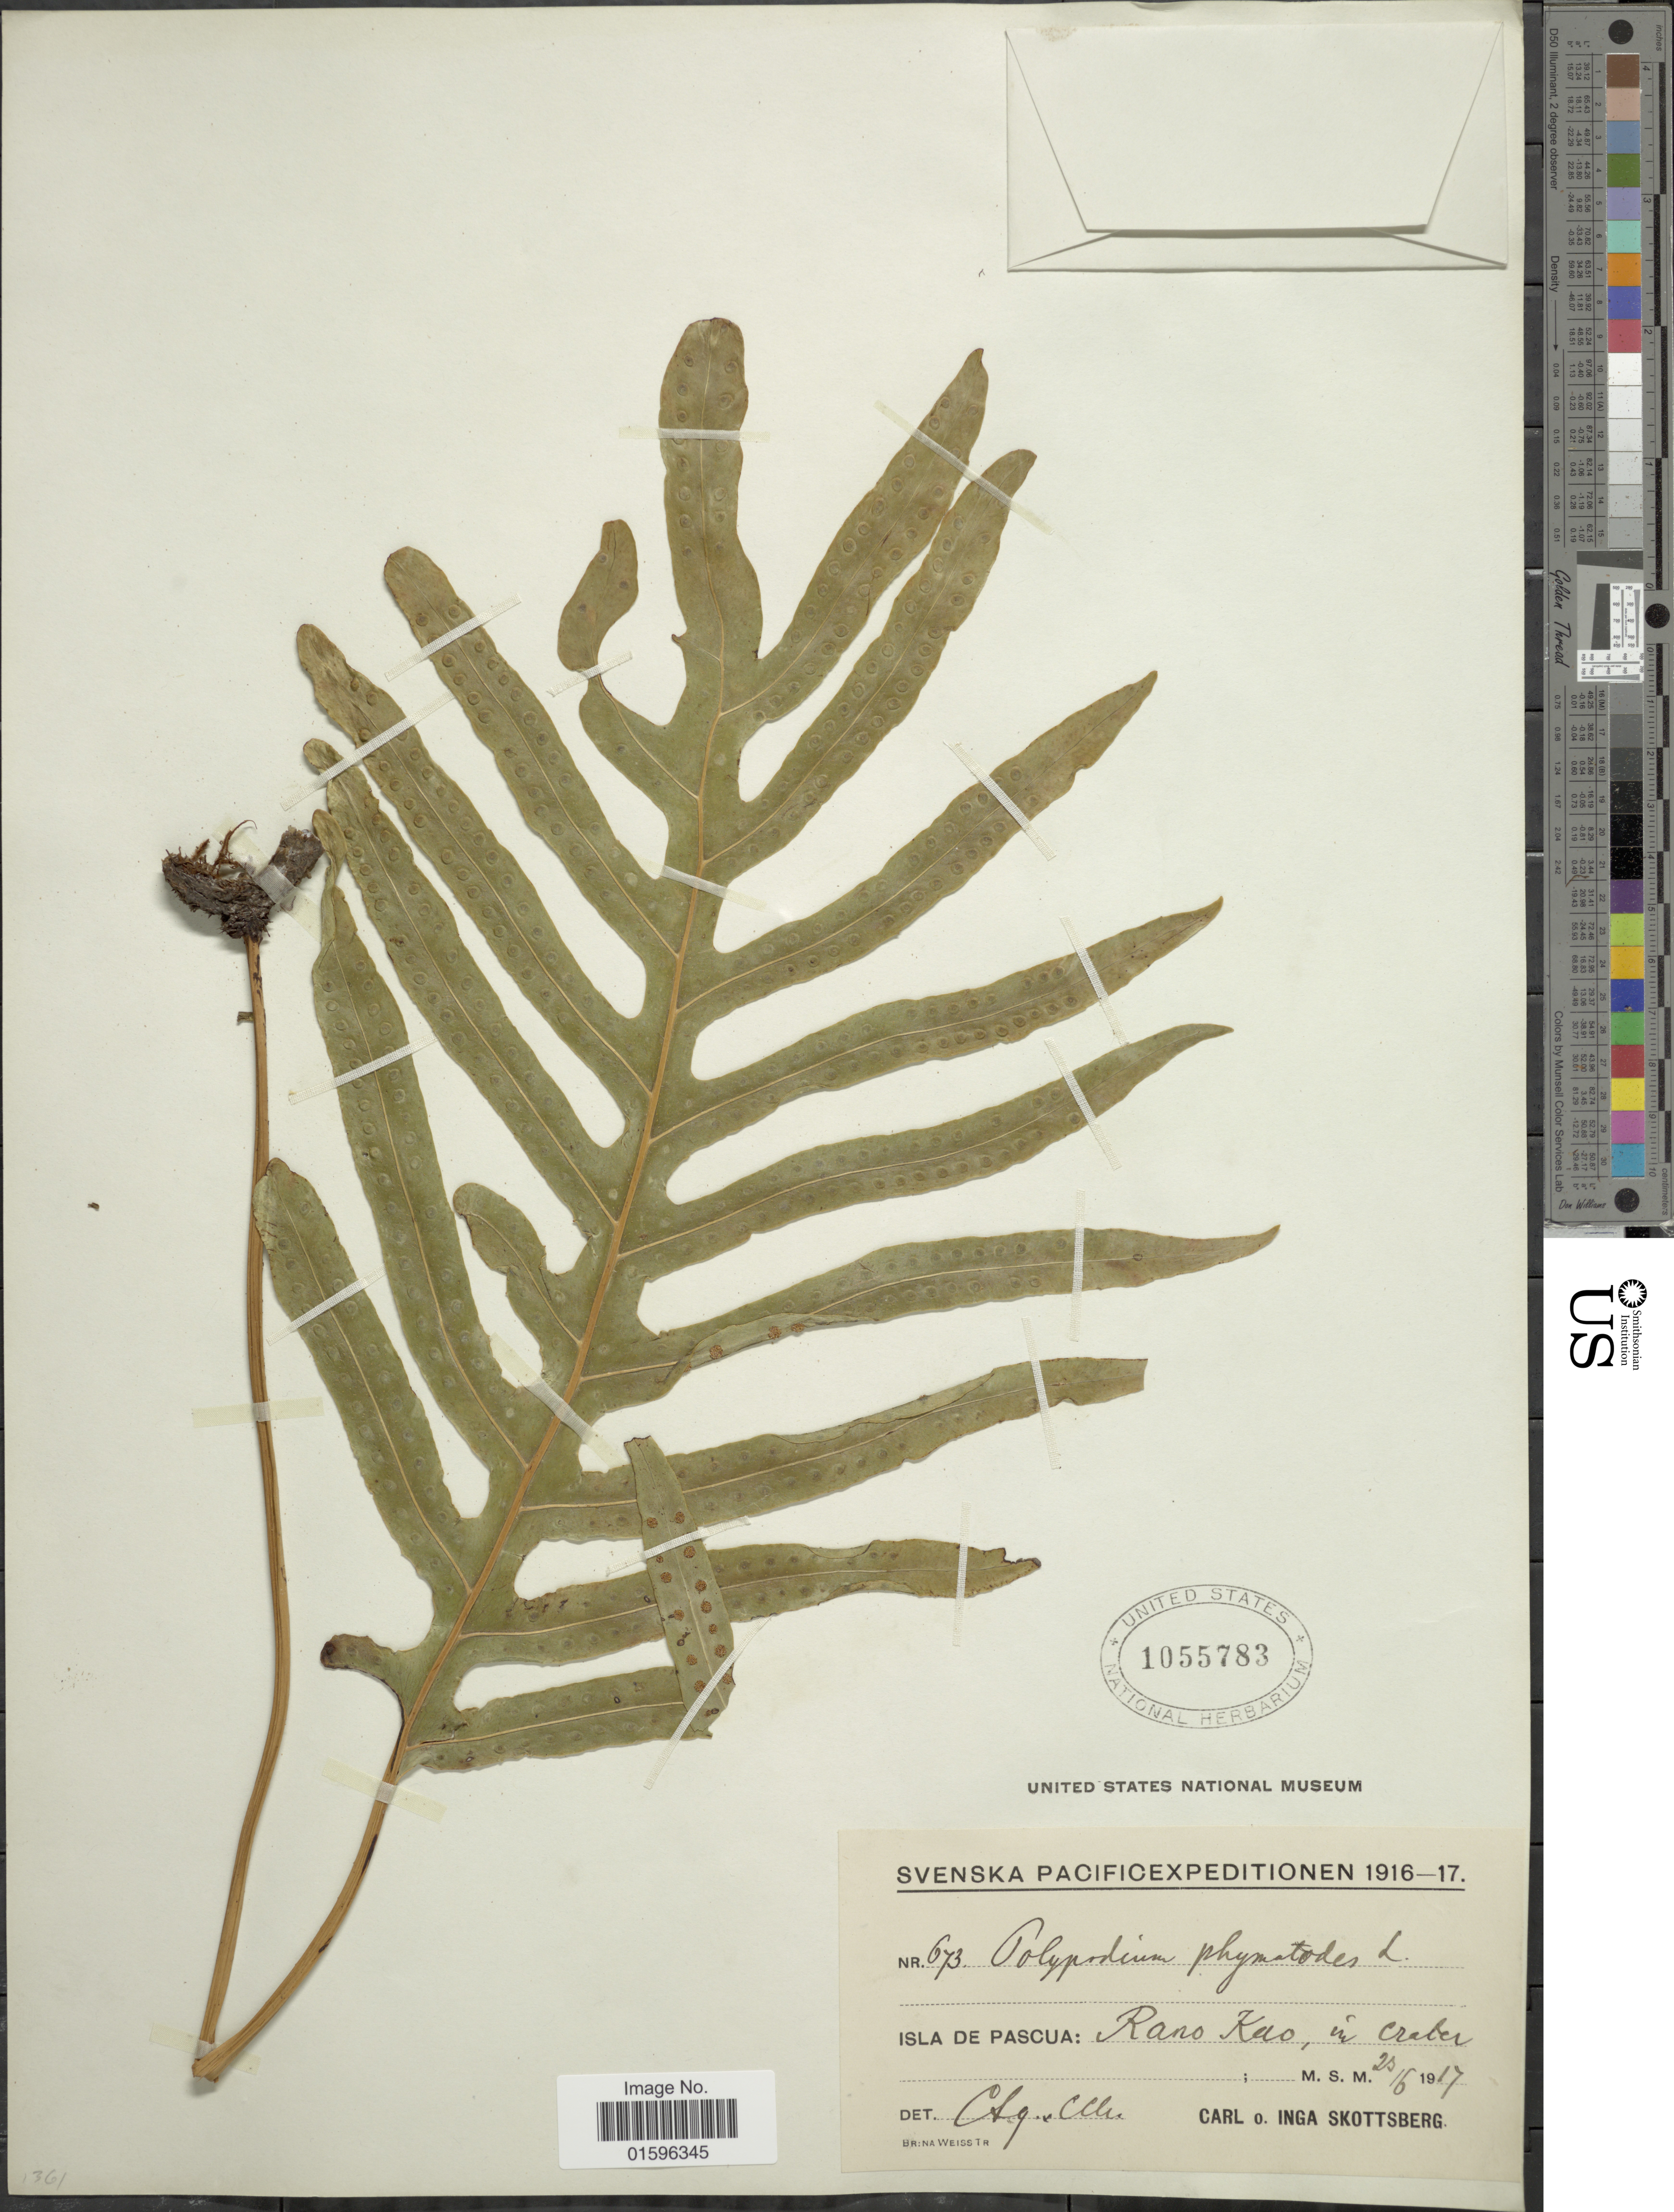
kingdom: Plantae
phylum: Tracheophyta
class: Polypodiopsida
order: Polypodiales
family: Polypodiaceae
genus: Polypodium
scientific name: Polypodium scolopendria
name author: Burm. f.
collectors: C. Skottsberg & I. Skottsberg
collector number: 673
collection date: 1917-06-23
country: Chile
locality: Svenska Pacificexpeditionen, Isla de Pascua: Rano Kao, in crater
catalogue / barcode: US 1055783